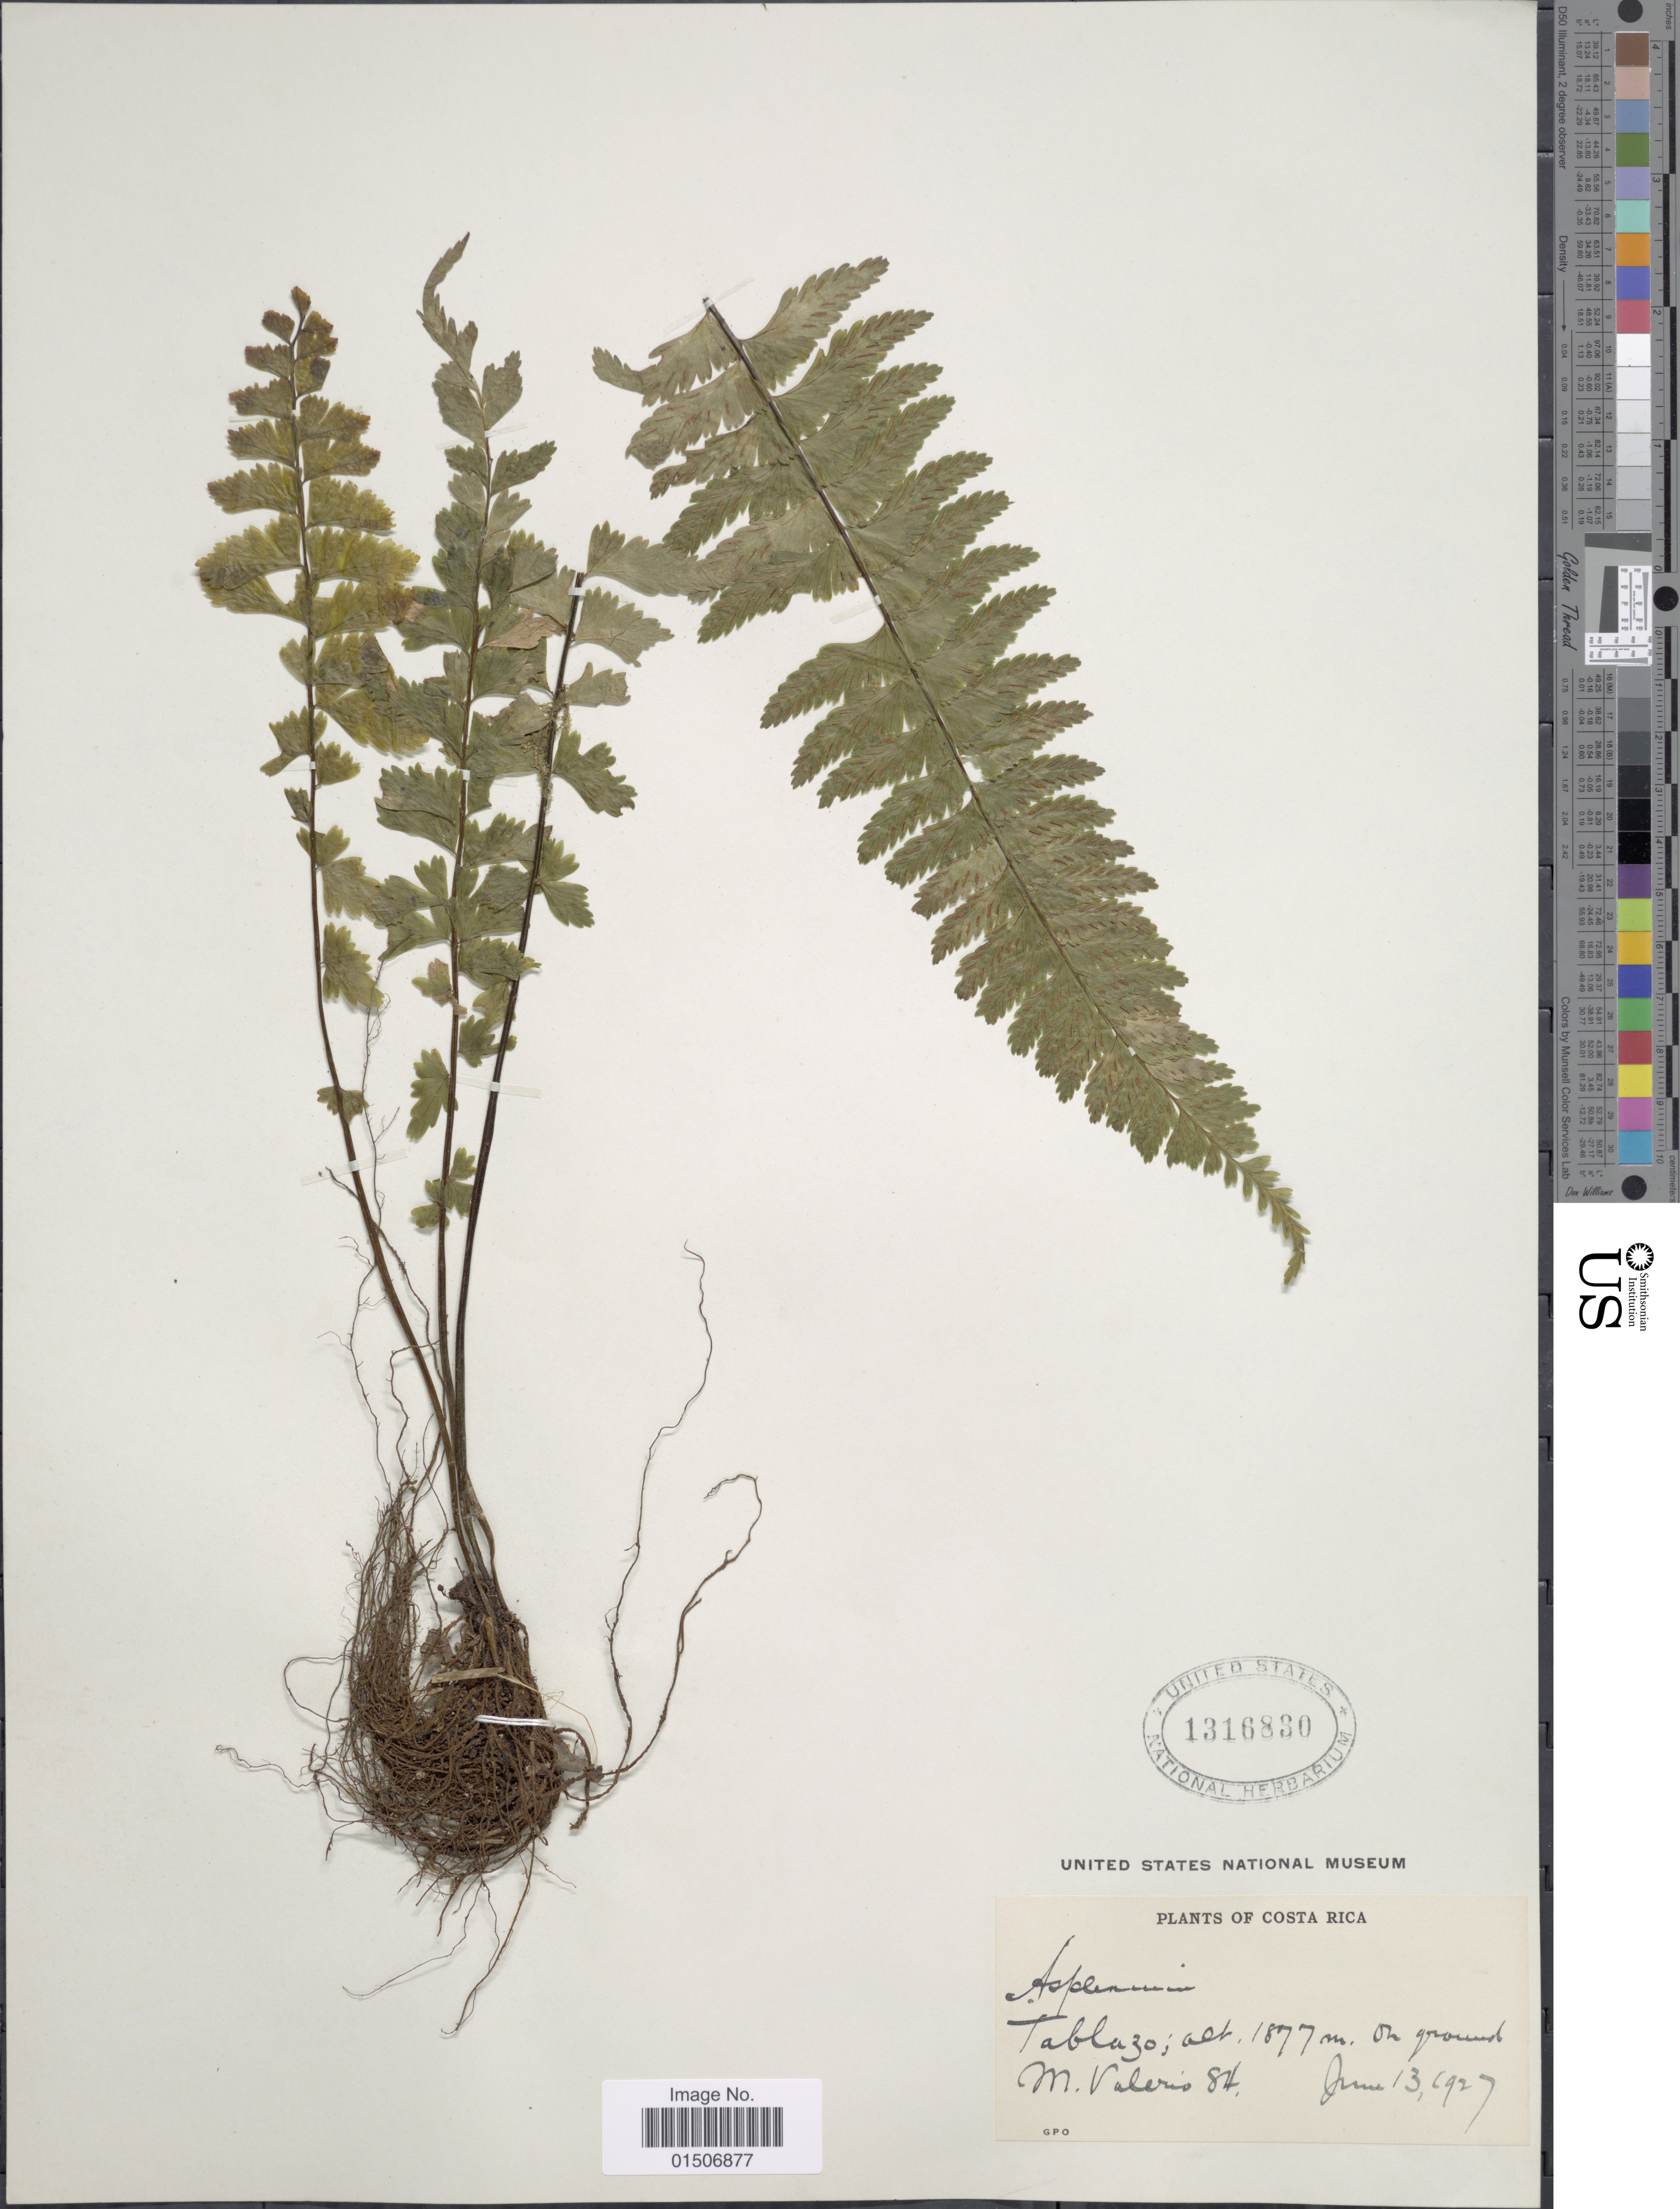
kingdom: Plantae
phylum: Tracheophyta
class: Polypodiopsida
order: Polypodiales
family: Aspleniaceae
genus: Asplenium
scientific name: Asplenium miradorense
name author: Liebm.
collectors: M. Valerio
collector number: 84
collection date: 1927-06-13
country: Costa Rica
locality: Tablazo, on ground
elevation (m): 1877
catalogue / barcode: US 1316830